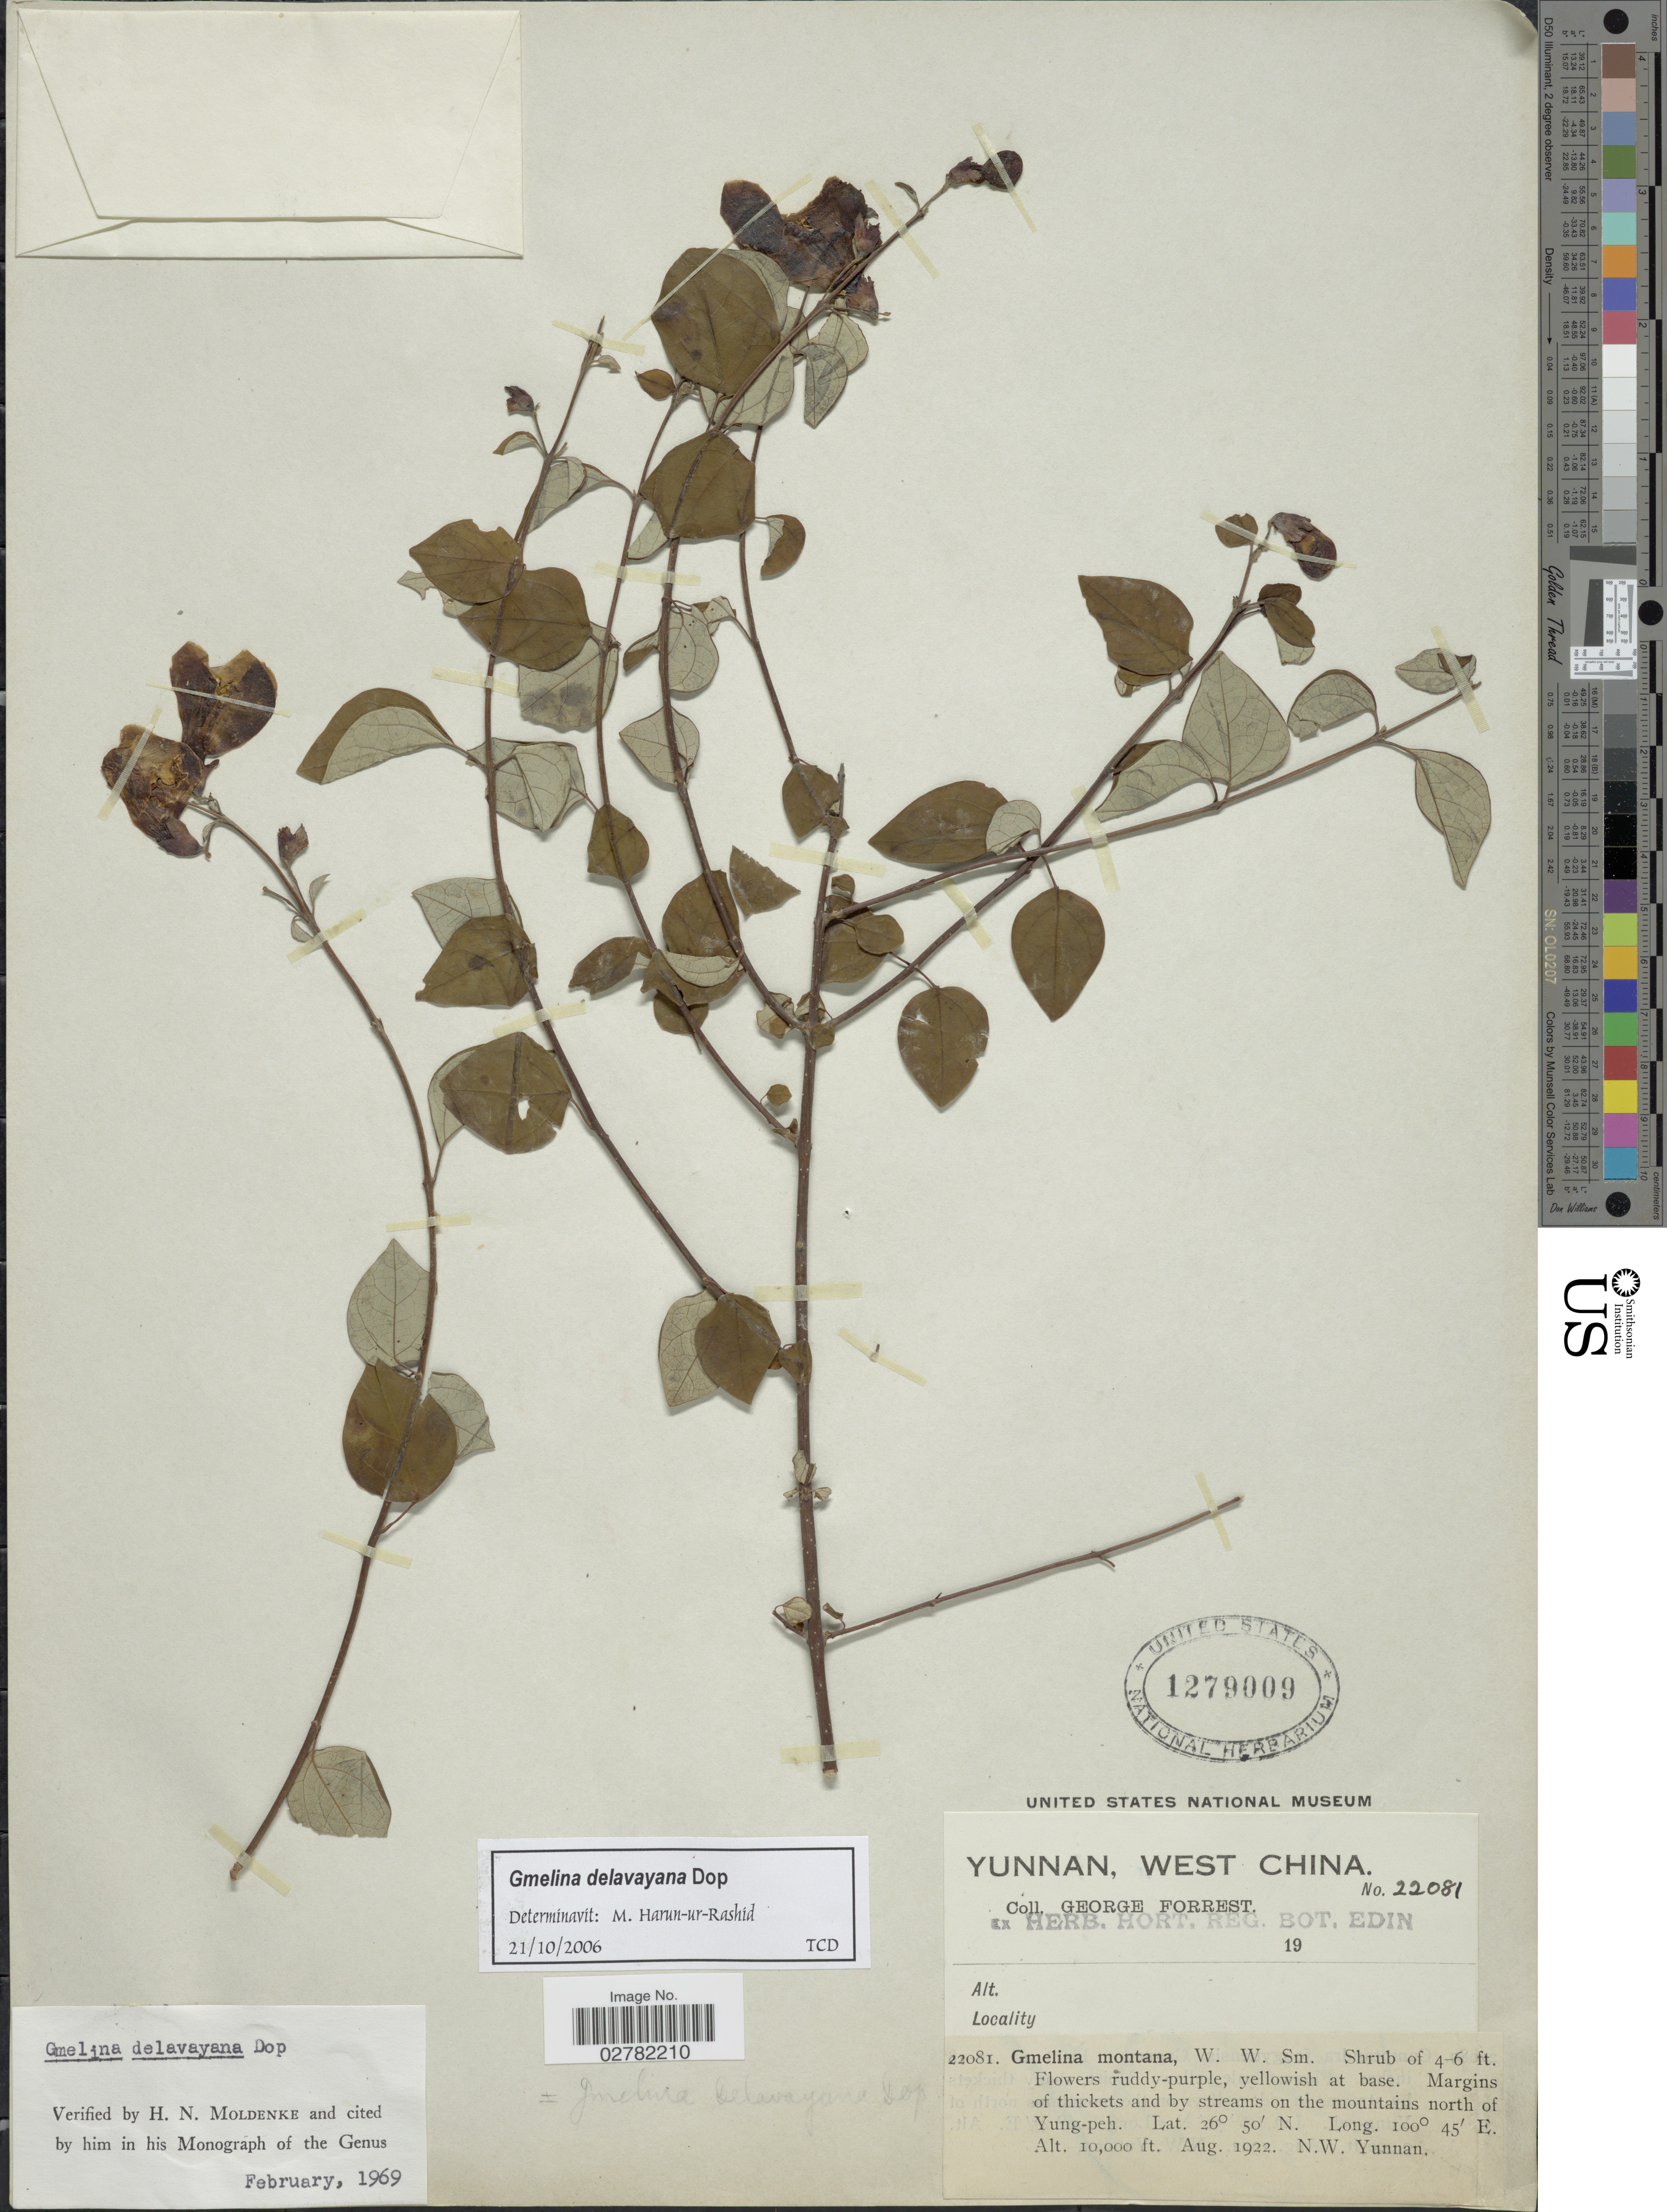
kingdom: Plantae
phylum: Tracheophyta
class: Magnoliopsida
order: Lamiales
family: Lamiaceae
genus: Gmelina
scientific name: Gmelina delavayana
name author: Dop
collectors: G. Forrest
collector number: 22081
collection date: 1922-08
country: China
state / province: Yunnan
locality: West China. Margins of thickets and by streams on the mountains north of Yung-peh. N.W. Yunnan.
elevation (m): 3048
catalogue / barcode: US 1279009